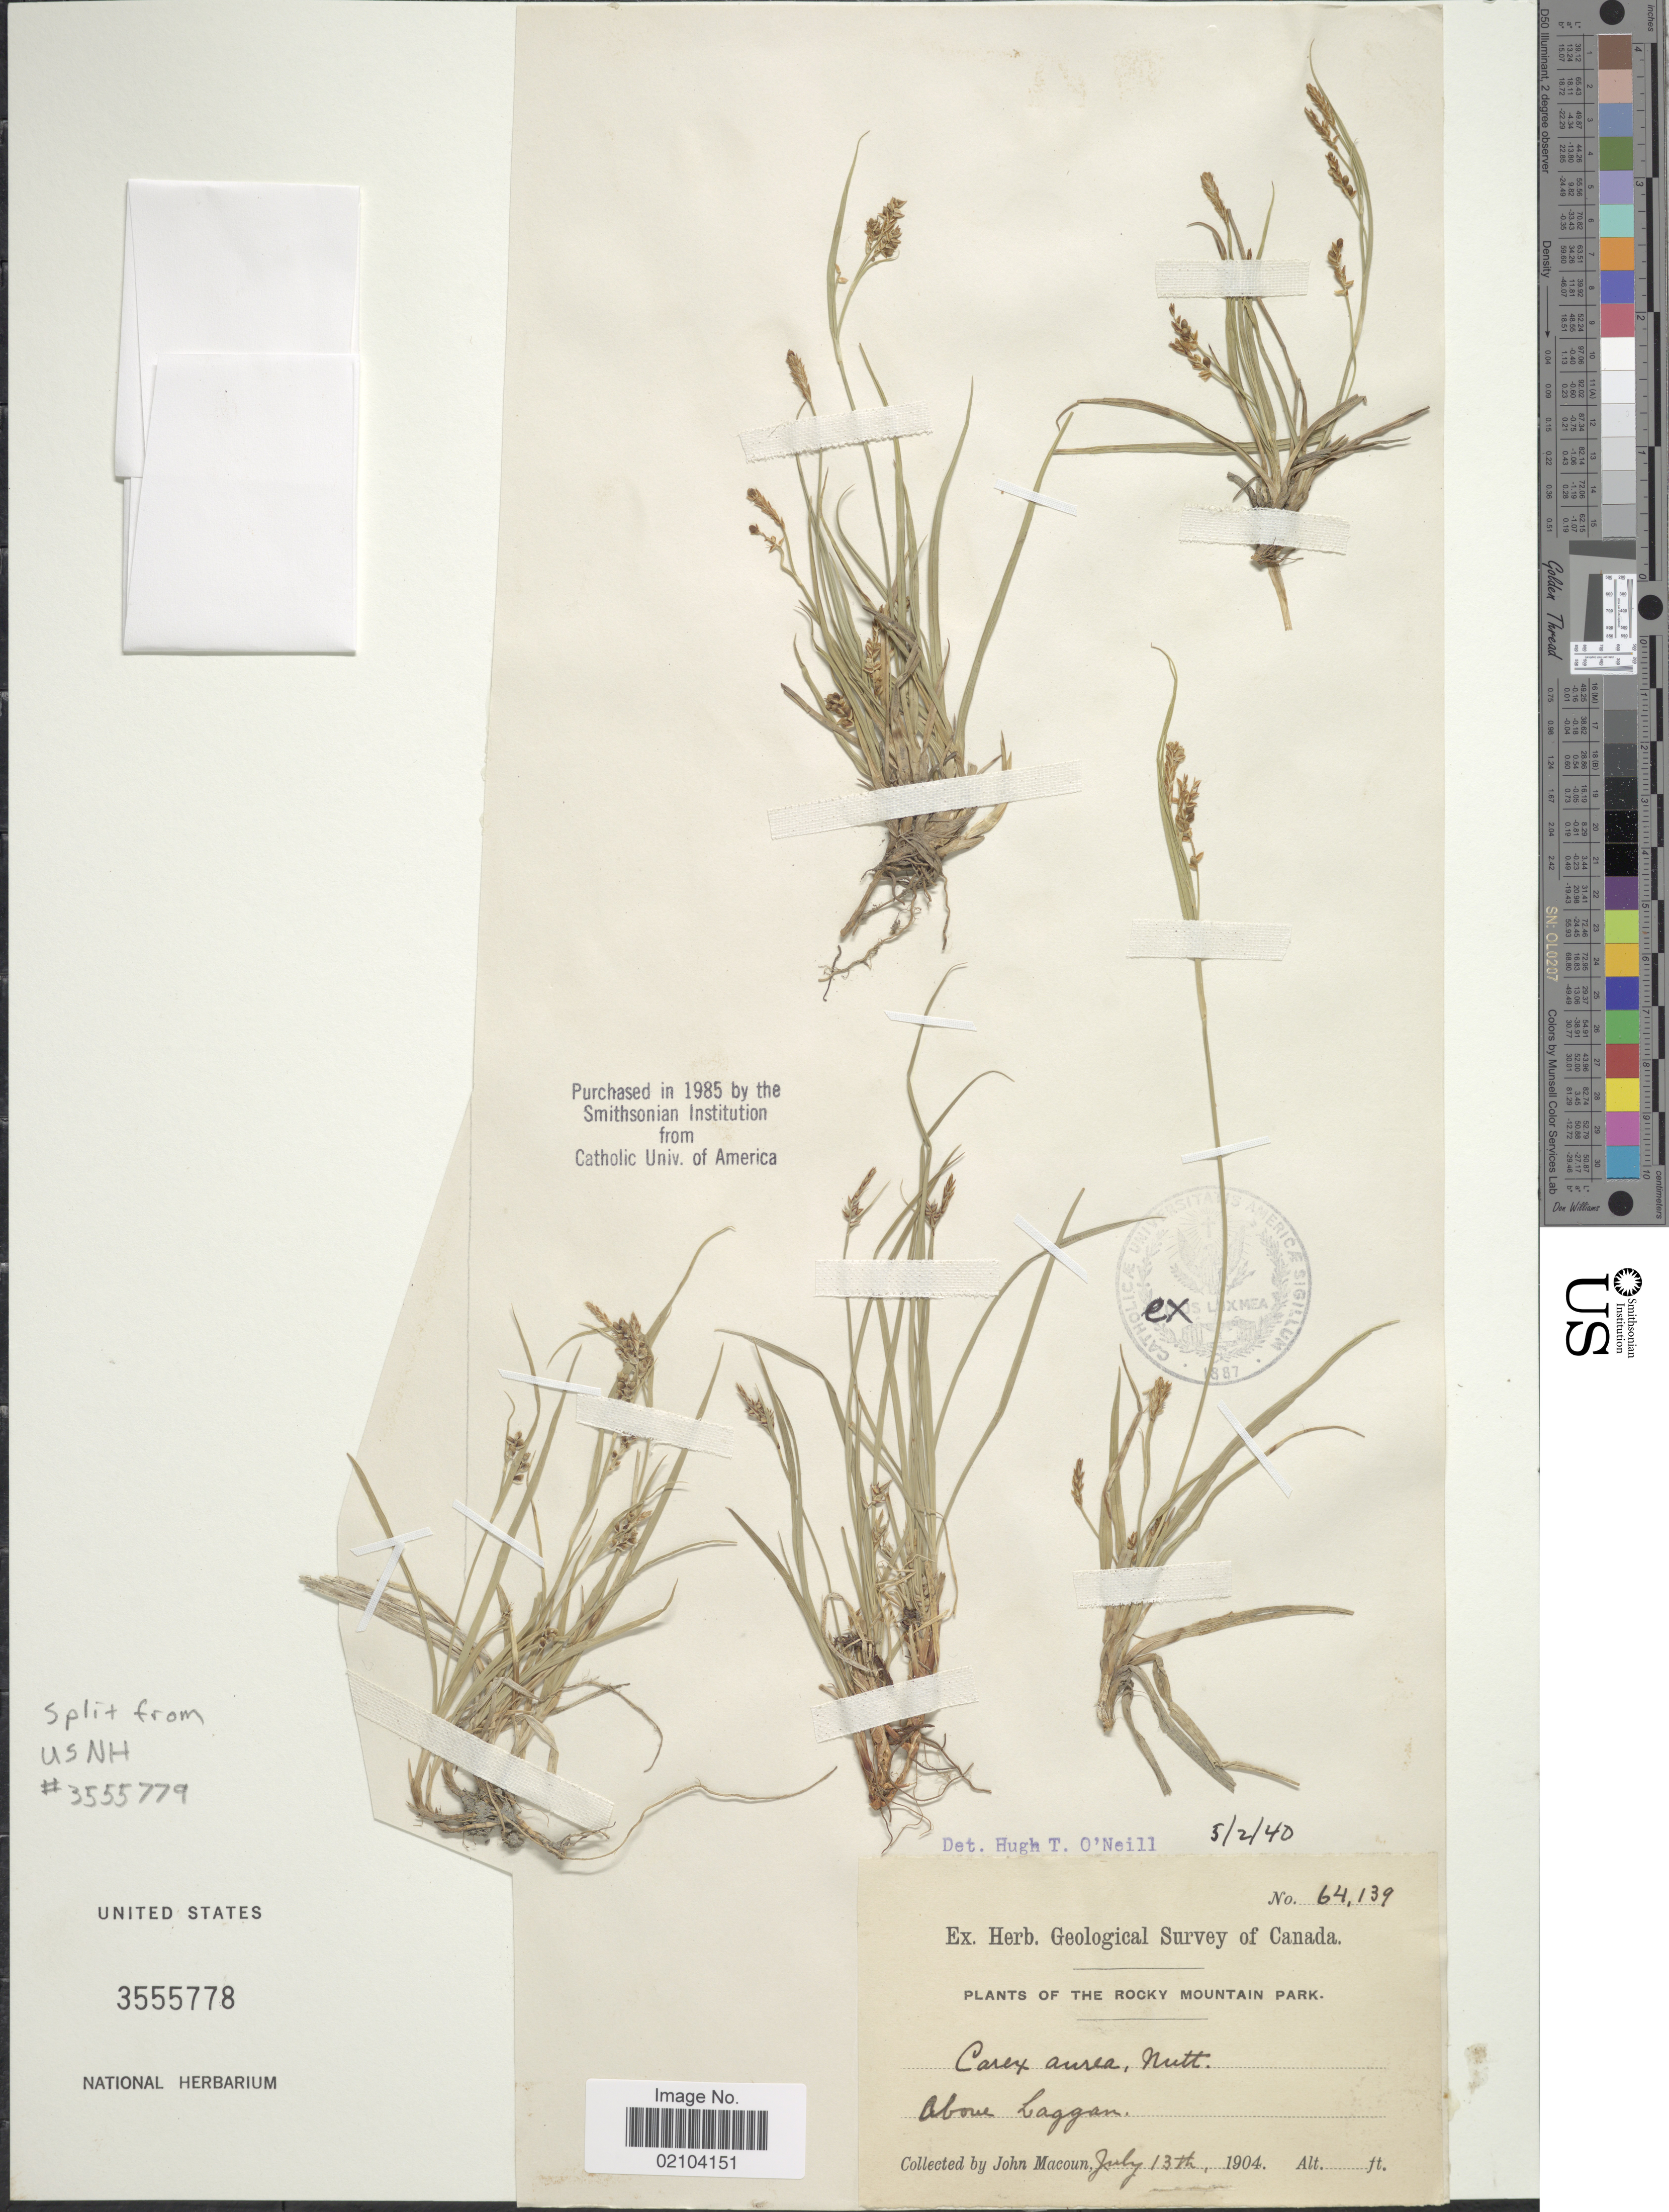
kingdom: Plantae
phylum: Tracheophyta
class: Liliopsida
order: Poales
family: Cyperaceae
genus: Carex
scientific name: Carex aurea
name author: Nutt.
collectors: J. Macoun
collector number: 64139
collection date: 1904-07-23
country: Canada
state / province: Alberta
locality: Rocky Mountain Park. Above Laggan.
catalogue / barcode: US 3555778